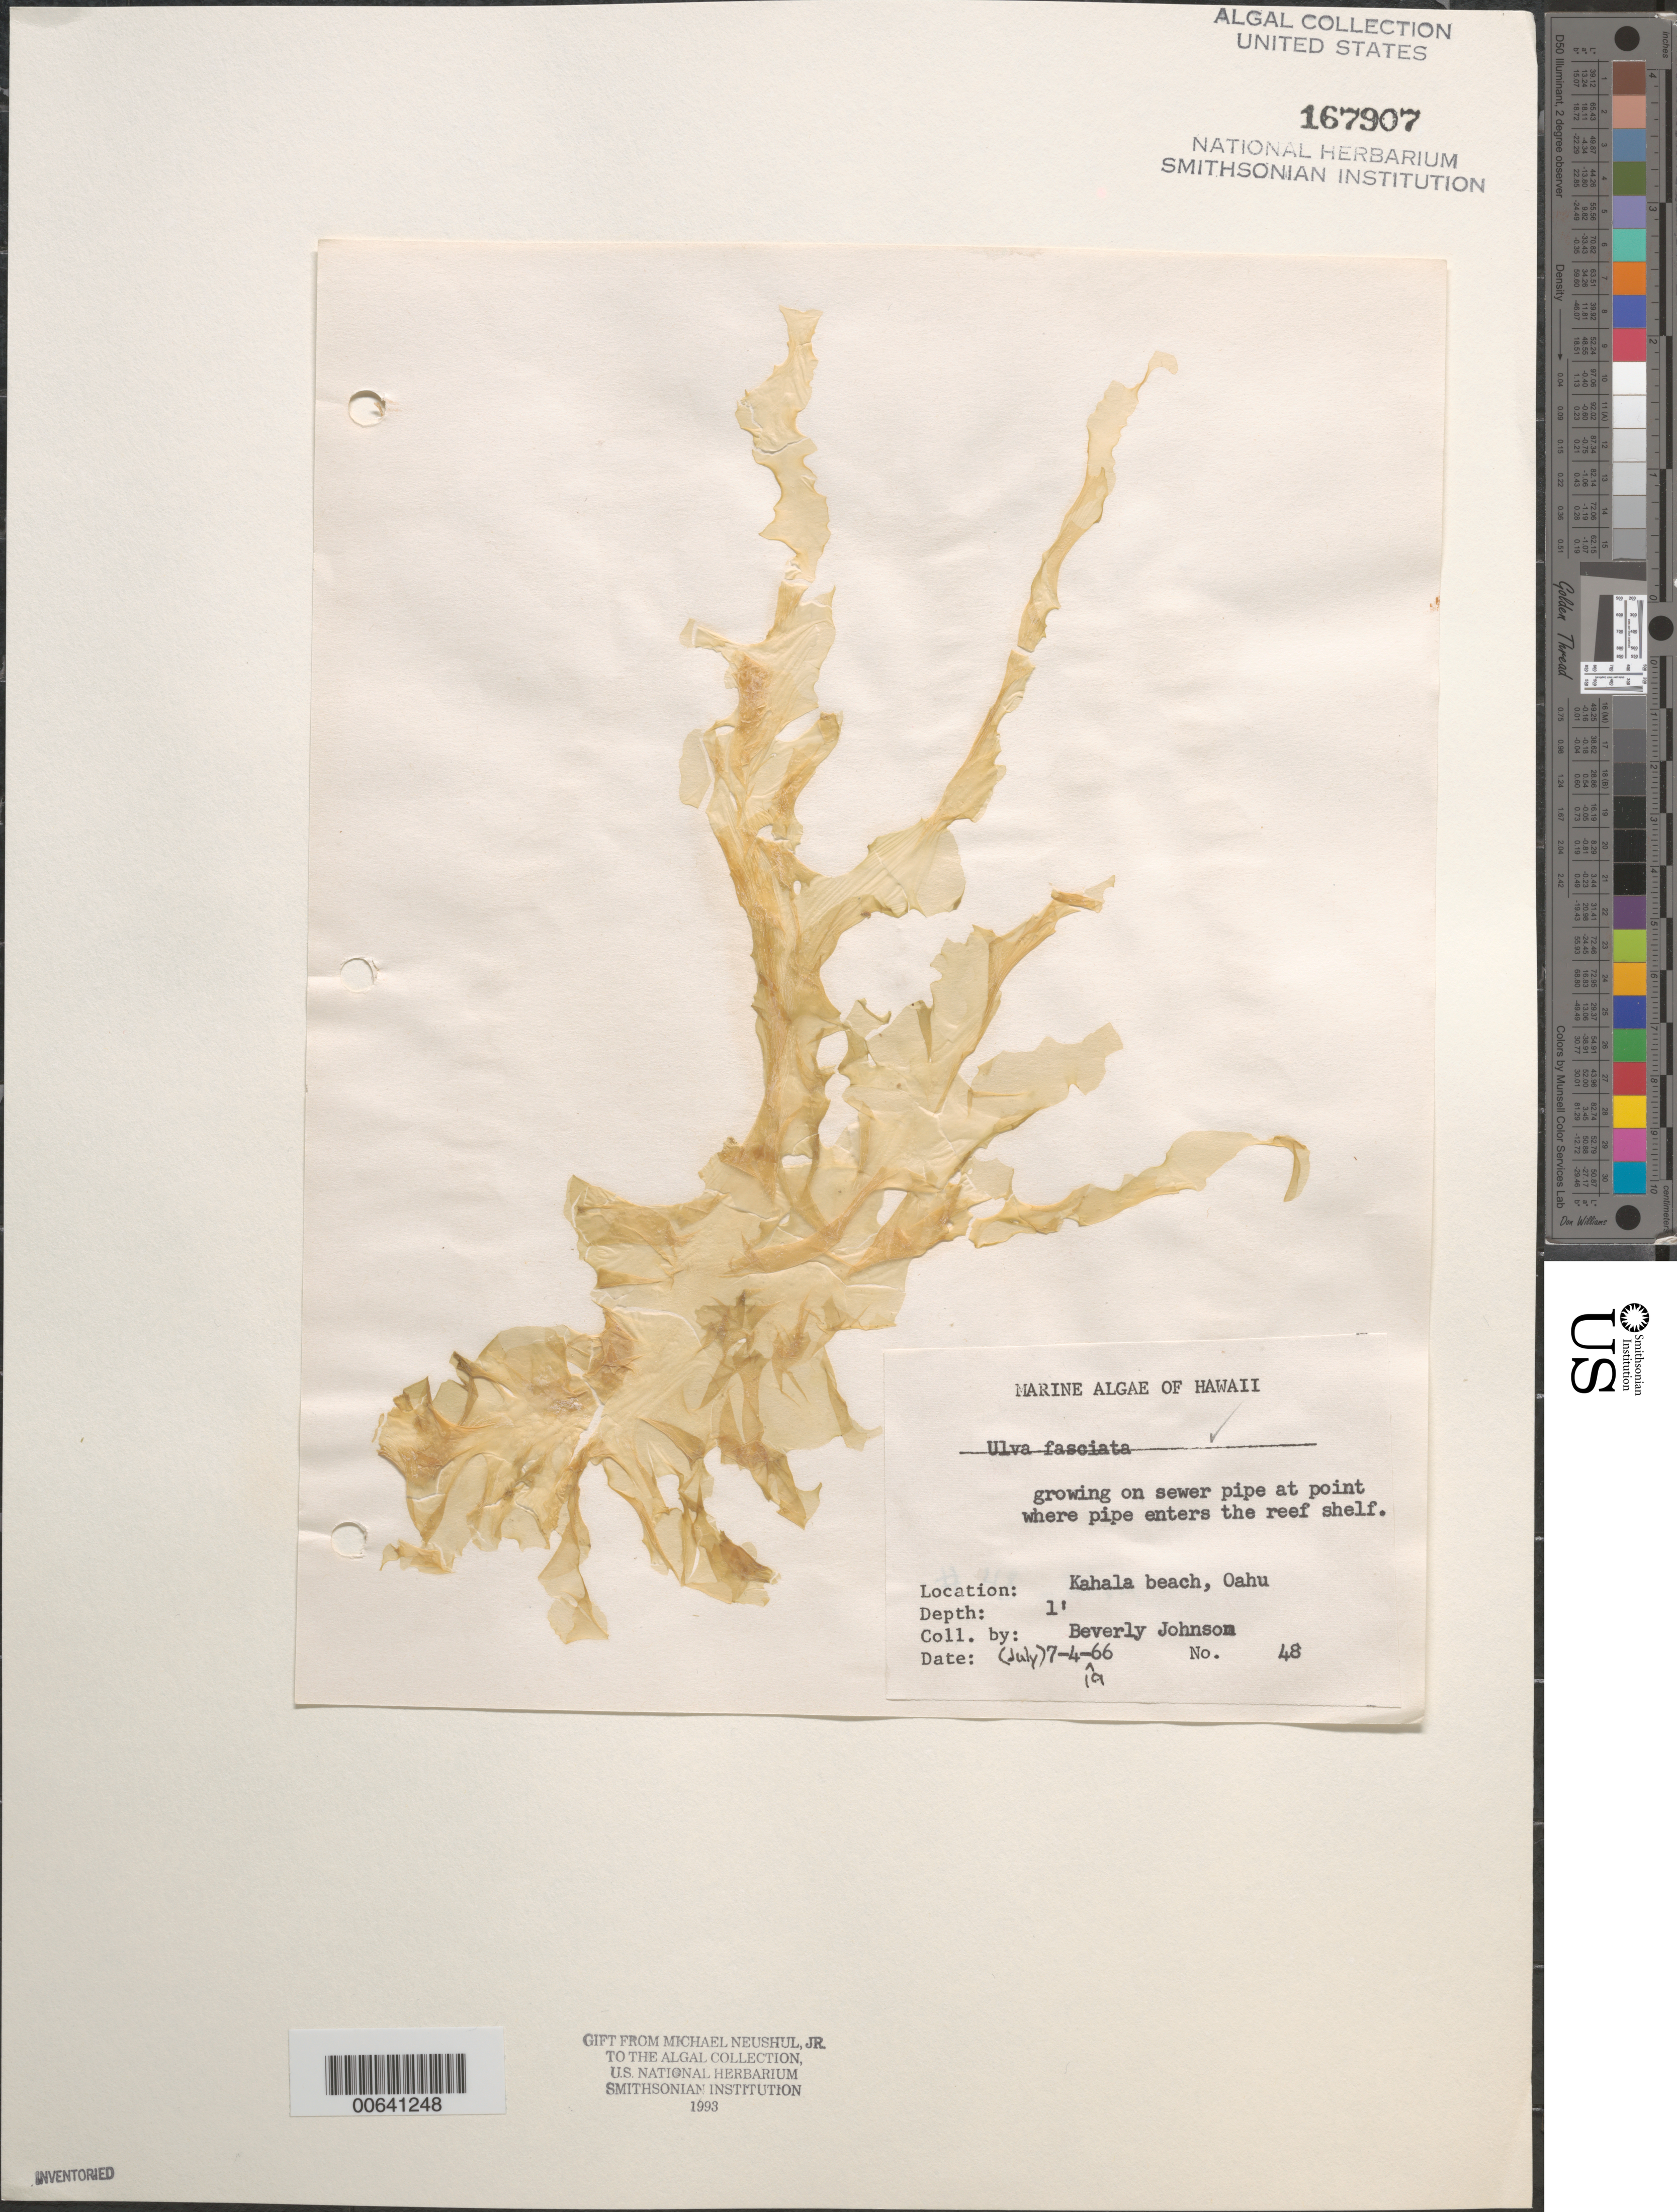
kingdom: Plantae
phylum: Chlorophyta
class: Ulvophyceae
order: Ulvales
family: Ulvaceae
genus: Ulva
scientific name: Ulva lactuca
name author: L.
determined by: Algae name updating Project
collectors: B. Johnson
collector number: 48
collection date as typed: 04 Jul 1966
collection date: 1966-07-04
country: United States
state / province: Hawaii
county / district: Honolulu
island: Oahu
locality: Kahala Beach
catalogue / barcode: US 167907